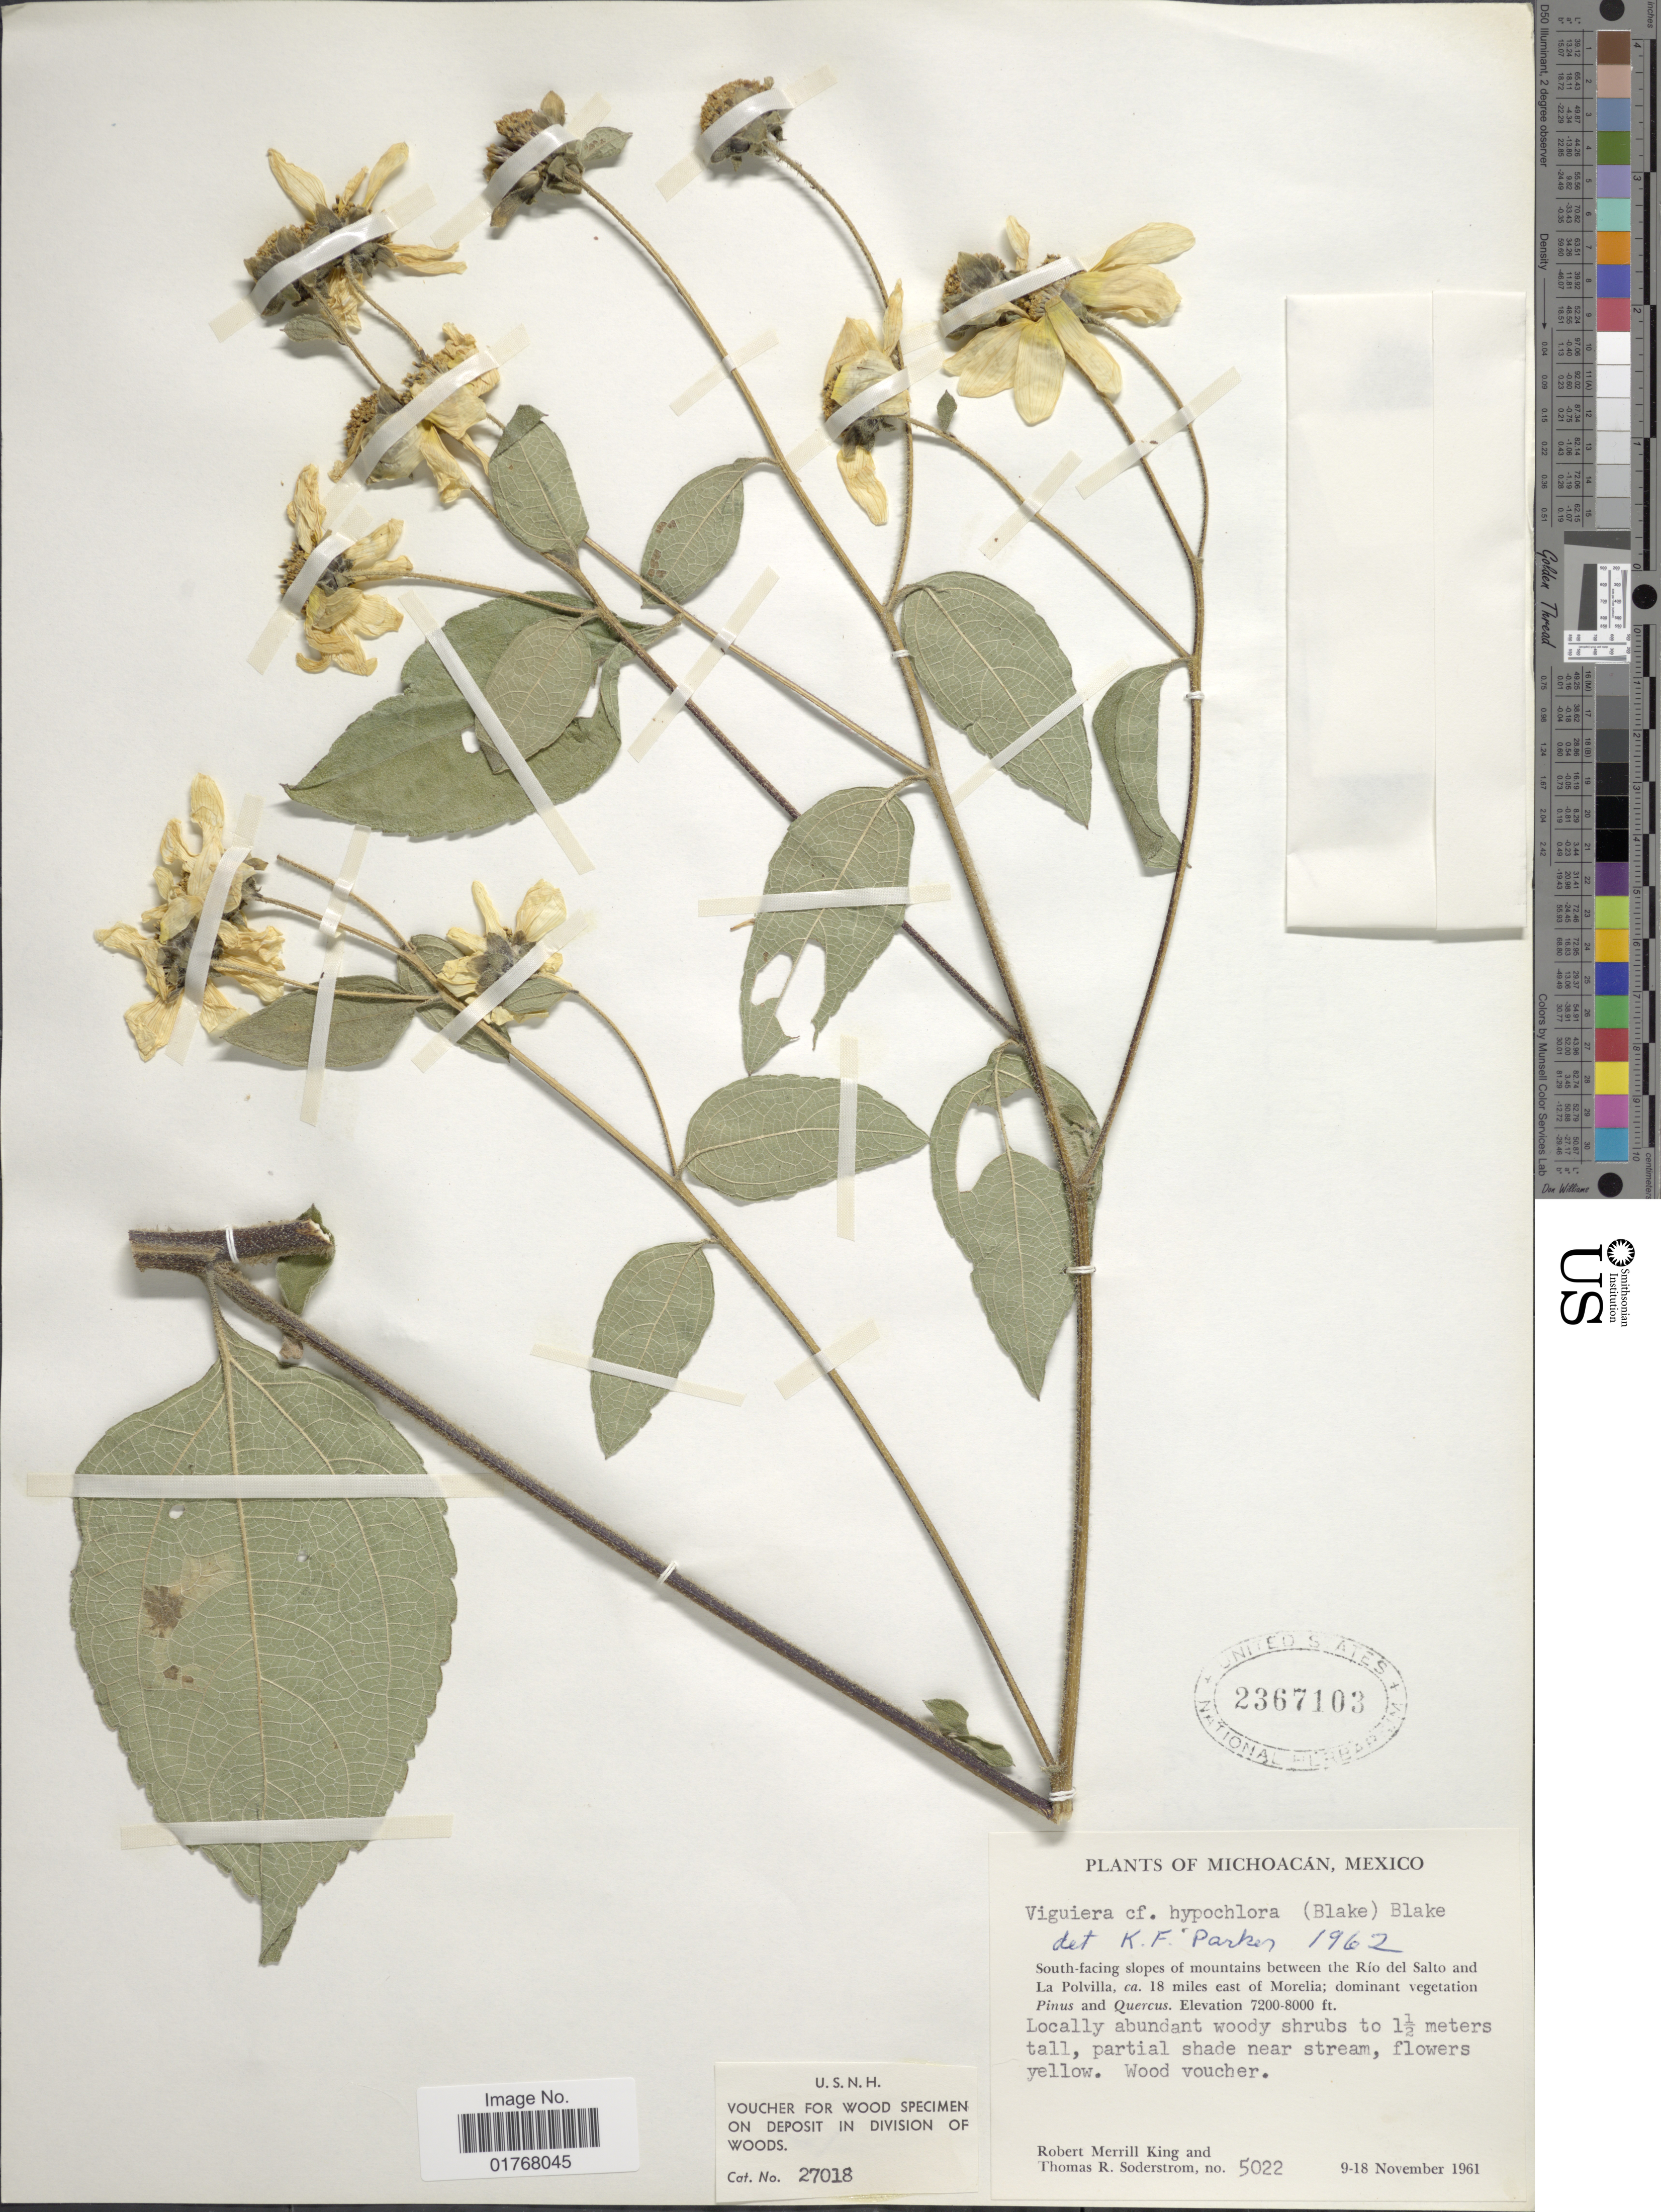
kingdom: Plantae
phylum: Tracheophyta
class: Magnoliopsida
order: Asterales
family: Asteraceae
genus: Viguiera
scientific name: Viguiera hypochlora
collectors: R. M. King & T. R. Soderstrom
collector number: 5022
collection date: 1961-11-09/1961-11-18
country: Mexico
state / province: Michoacán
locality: South-facing slopes of mountains between the Río del Salto and La Polvilla, ca 18 miles east of Morelia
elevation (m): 2195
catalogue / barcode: US 2367103